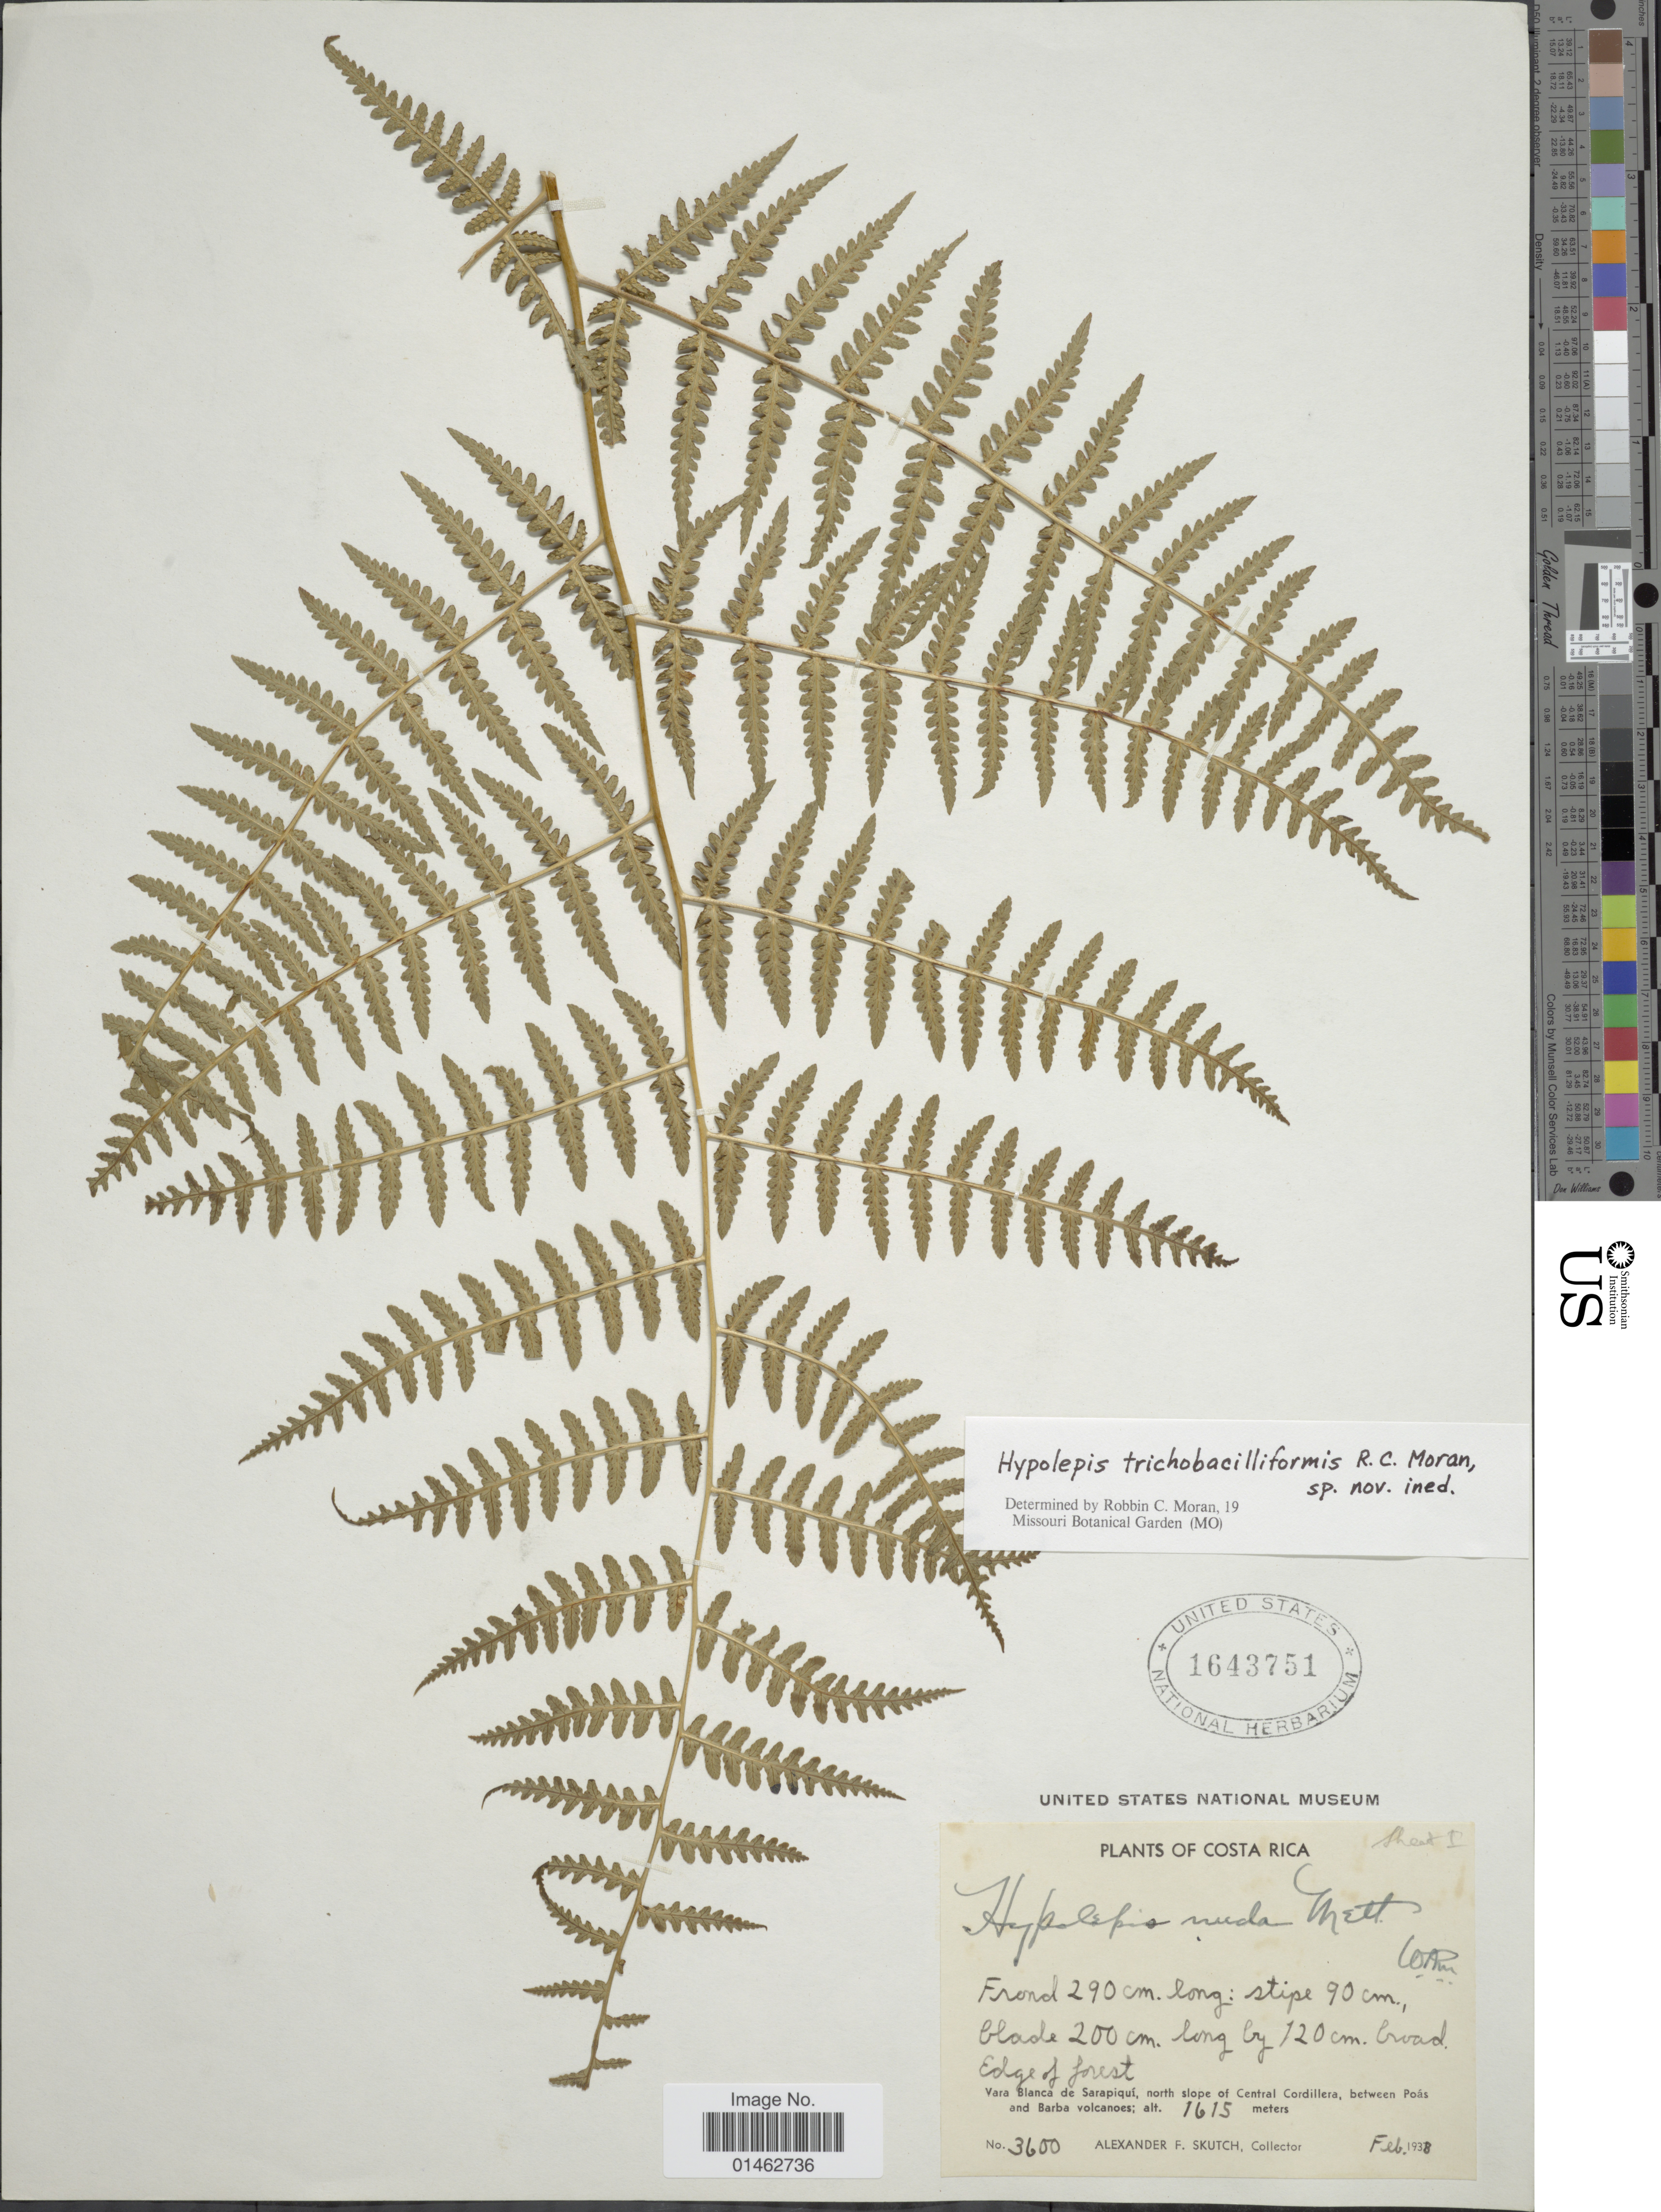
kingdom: Plantae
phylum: Tracheophyta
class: Polypodiopsida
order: Polypodiales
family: Dennstaedtiaceae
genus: Hypolepis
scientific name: Hypolepis trichobacilliformis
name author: R.C. Moran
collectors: A. F. Skutch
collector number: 3600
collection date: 1938-02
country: Costa Rica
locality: Vara Blanca de Sarapiquí, north slope of Central Cordillera, between Poás and Barba volcanoes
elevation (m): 1615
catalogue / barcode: US 1643751